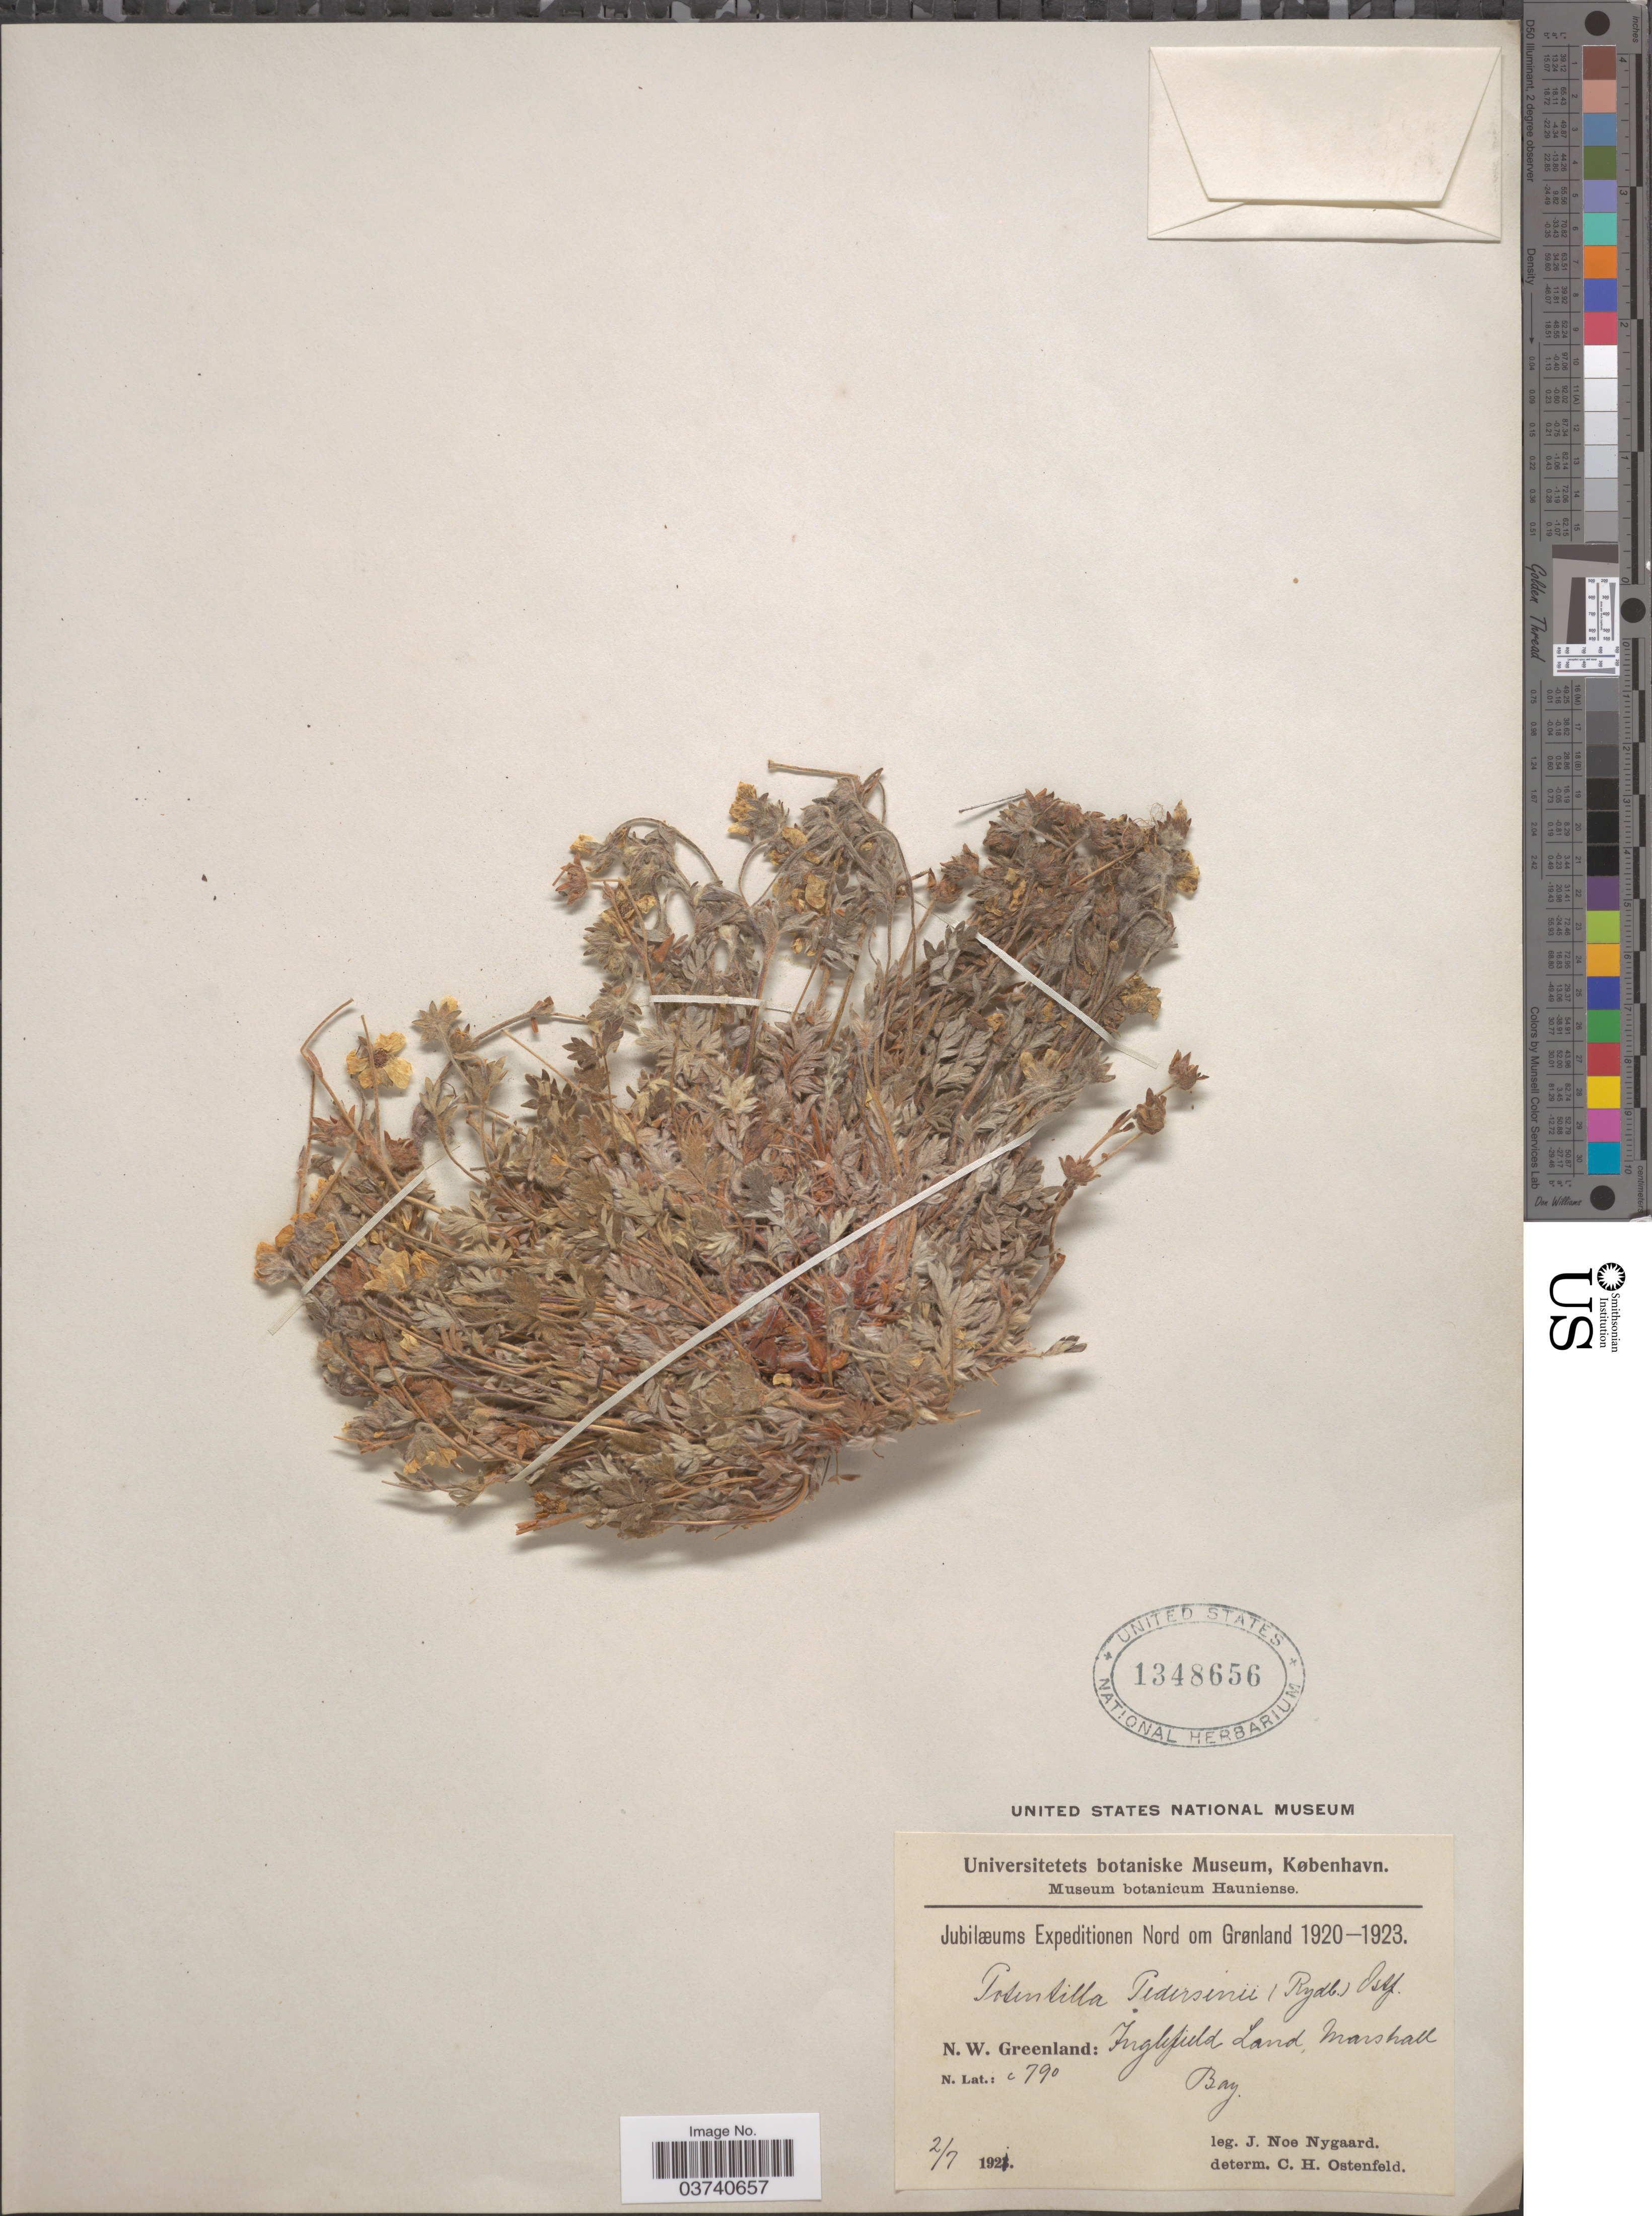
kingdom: Plantae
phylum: Tracheophyta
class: Magnoliopsida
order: Rosales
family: Rosaceae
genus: Potentilla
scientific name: Potentilla pedersenii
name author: (Rydb.) Rydb.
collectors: J. Nygaard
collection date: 1921-07-02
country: Greenland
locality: Nord om Grønland. N. W. Greenland: Inglefield Land, Marshall Bay.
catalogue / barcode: US 1348656